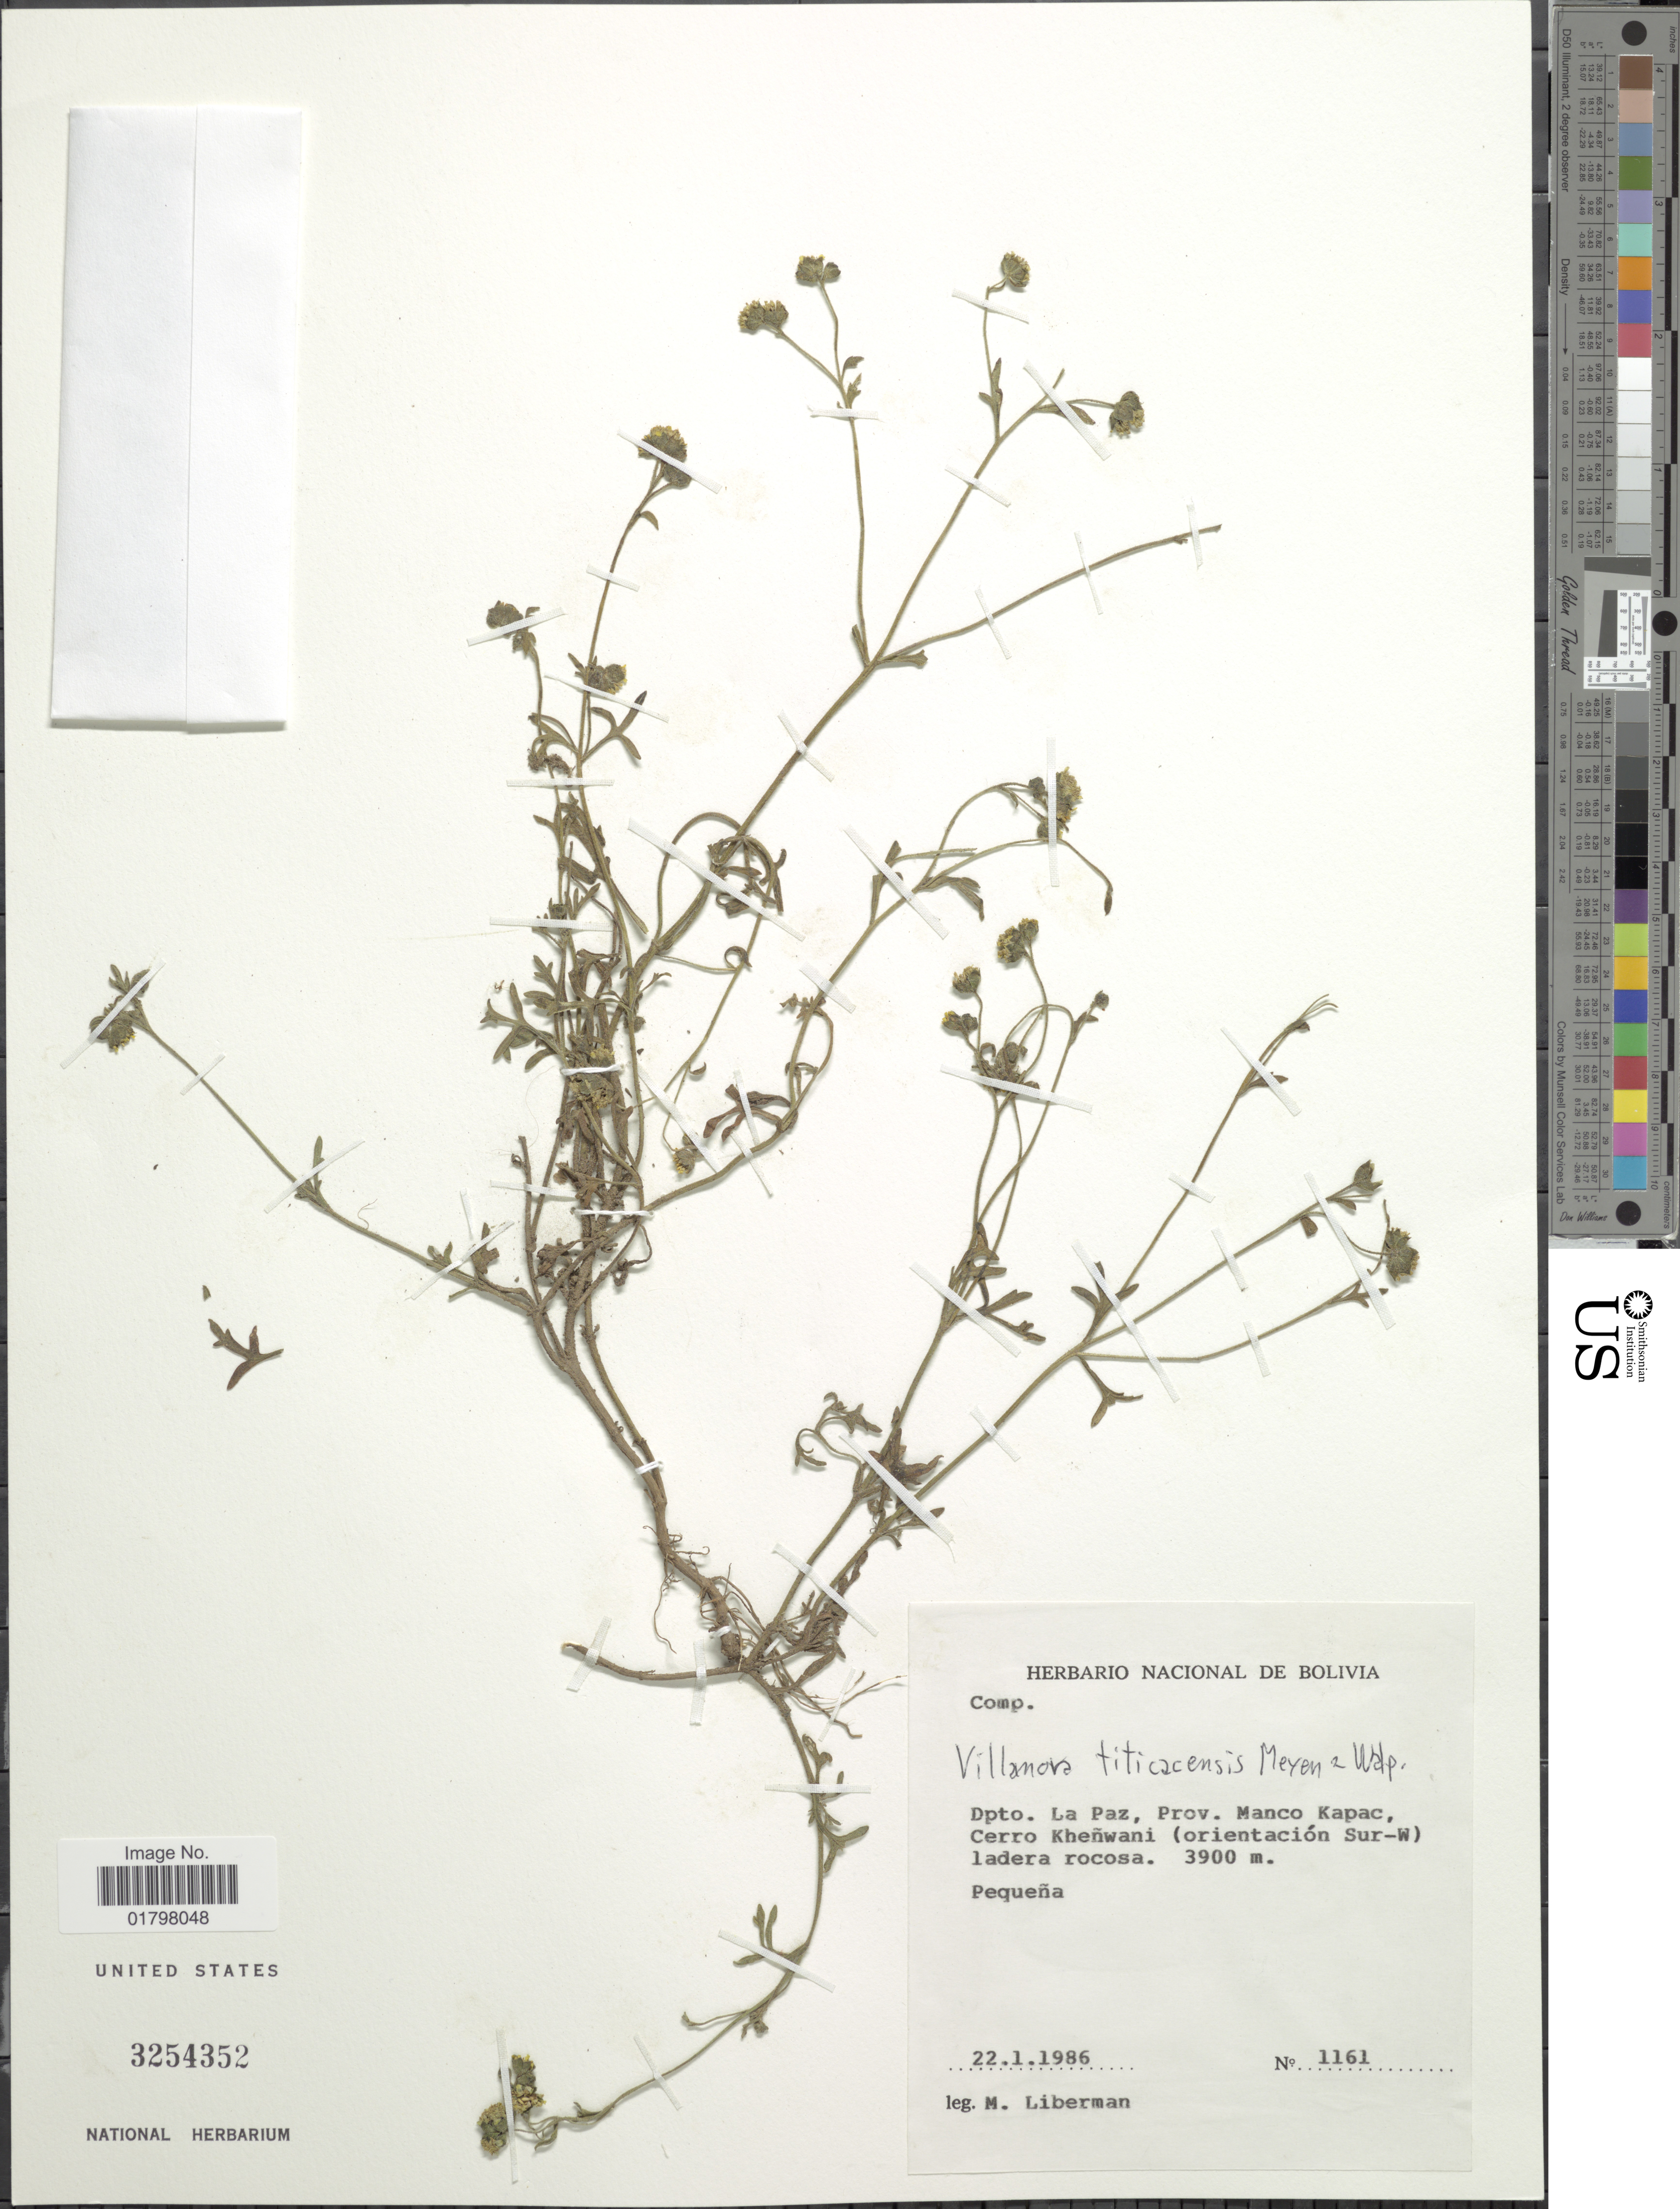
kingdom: Plantae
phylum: Tracheophyta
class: Magnoliopsida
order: Asterales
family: Asteraceae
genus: Vasquesia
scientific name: Vasquesia titicacensis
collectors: M. Liberman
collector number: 1161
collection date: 1986-01-22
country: Bolivia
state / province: La Paz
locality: Dpto. La Paz, Prov. Manco Kapac, Cerro Kheñwani (orientación Sur-W) ladera rocosa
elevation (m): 3900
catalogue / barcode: US 3254352